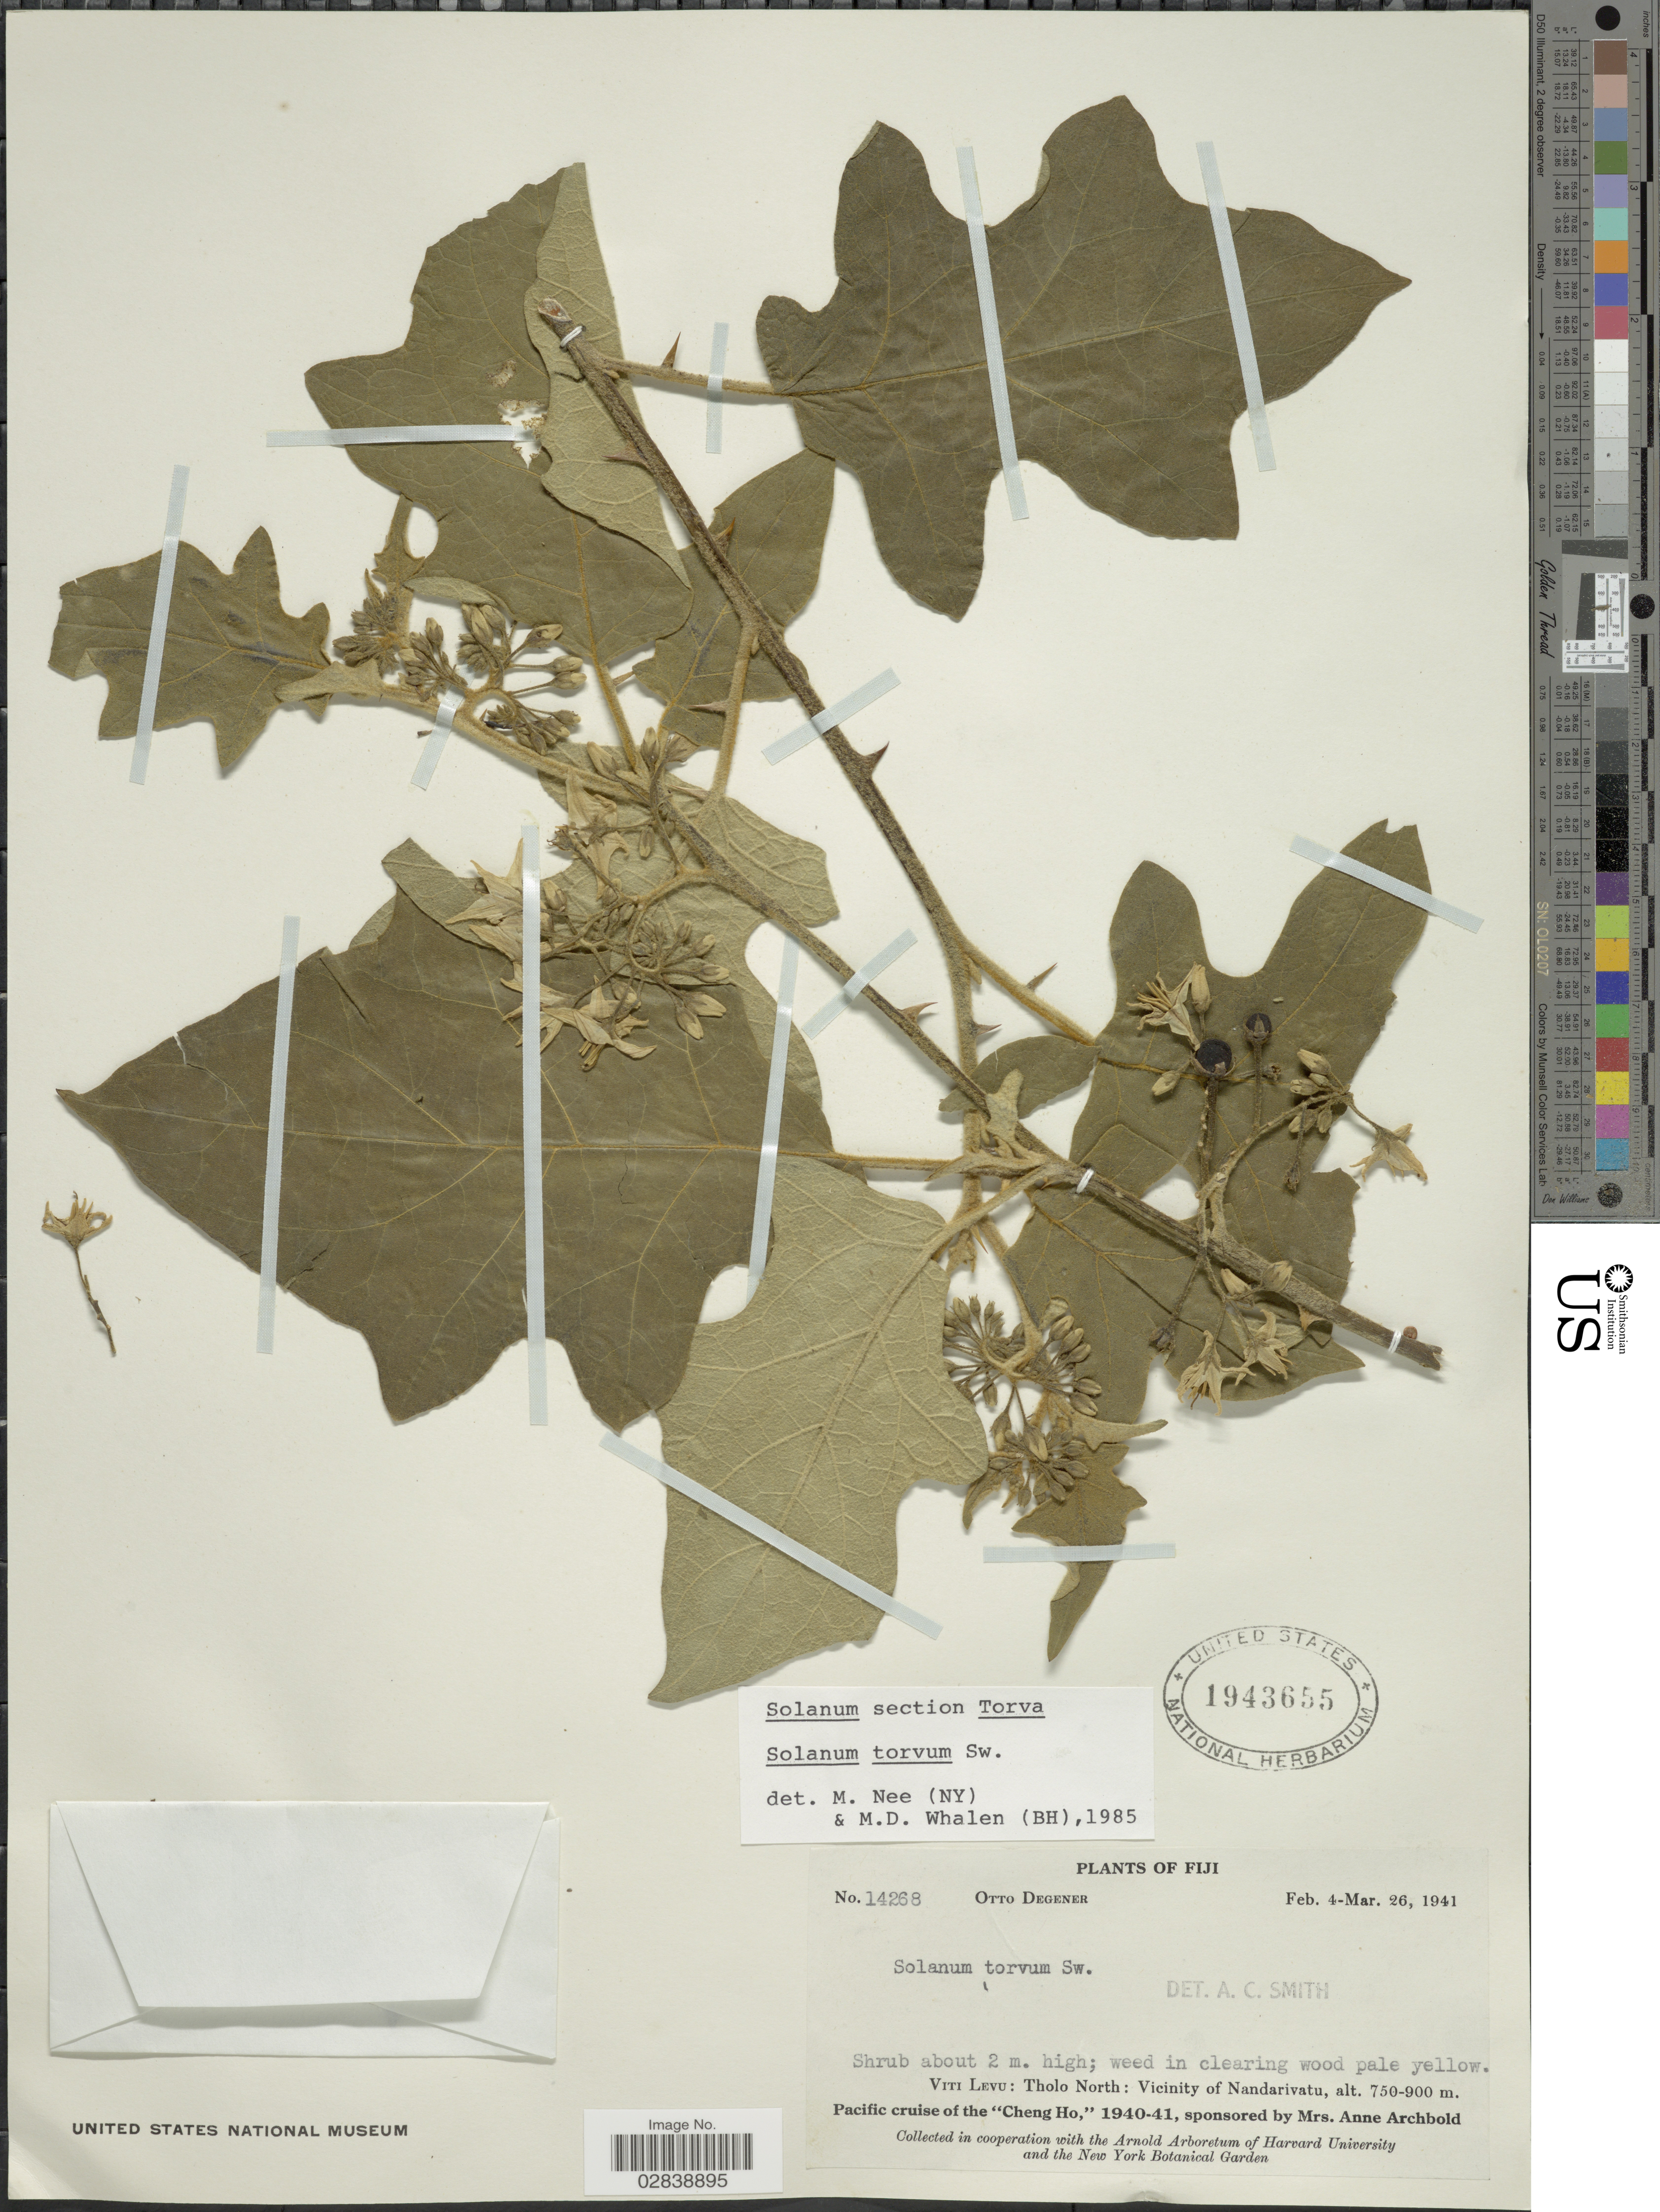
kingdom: Plantae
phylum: Tracheophyta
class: Magnoliopsida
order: Solanales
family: Solanaceae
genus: Solanum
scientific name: Solanum torvum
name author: Sw.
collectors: O. Degener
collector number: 14268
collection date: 1941-02-04/1941-03-26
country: Fiji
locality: Viti Levu: Tholo North: Vicinity of Nandarivatu.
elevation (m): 750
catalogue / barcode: US 1943655